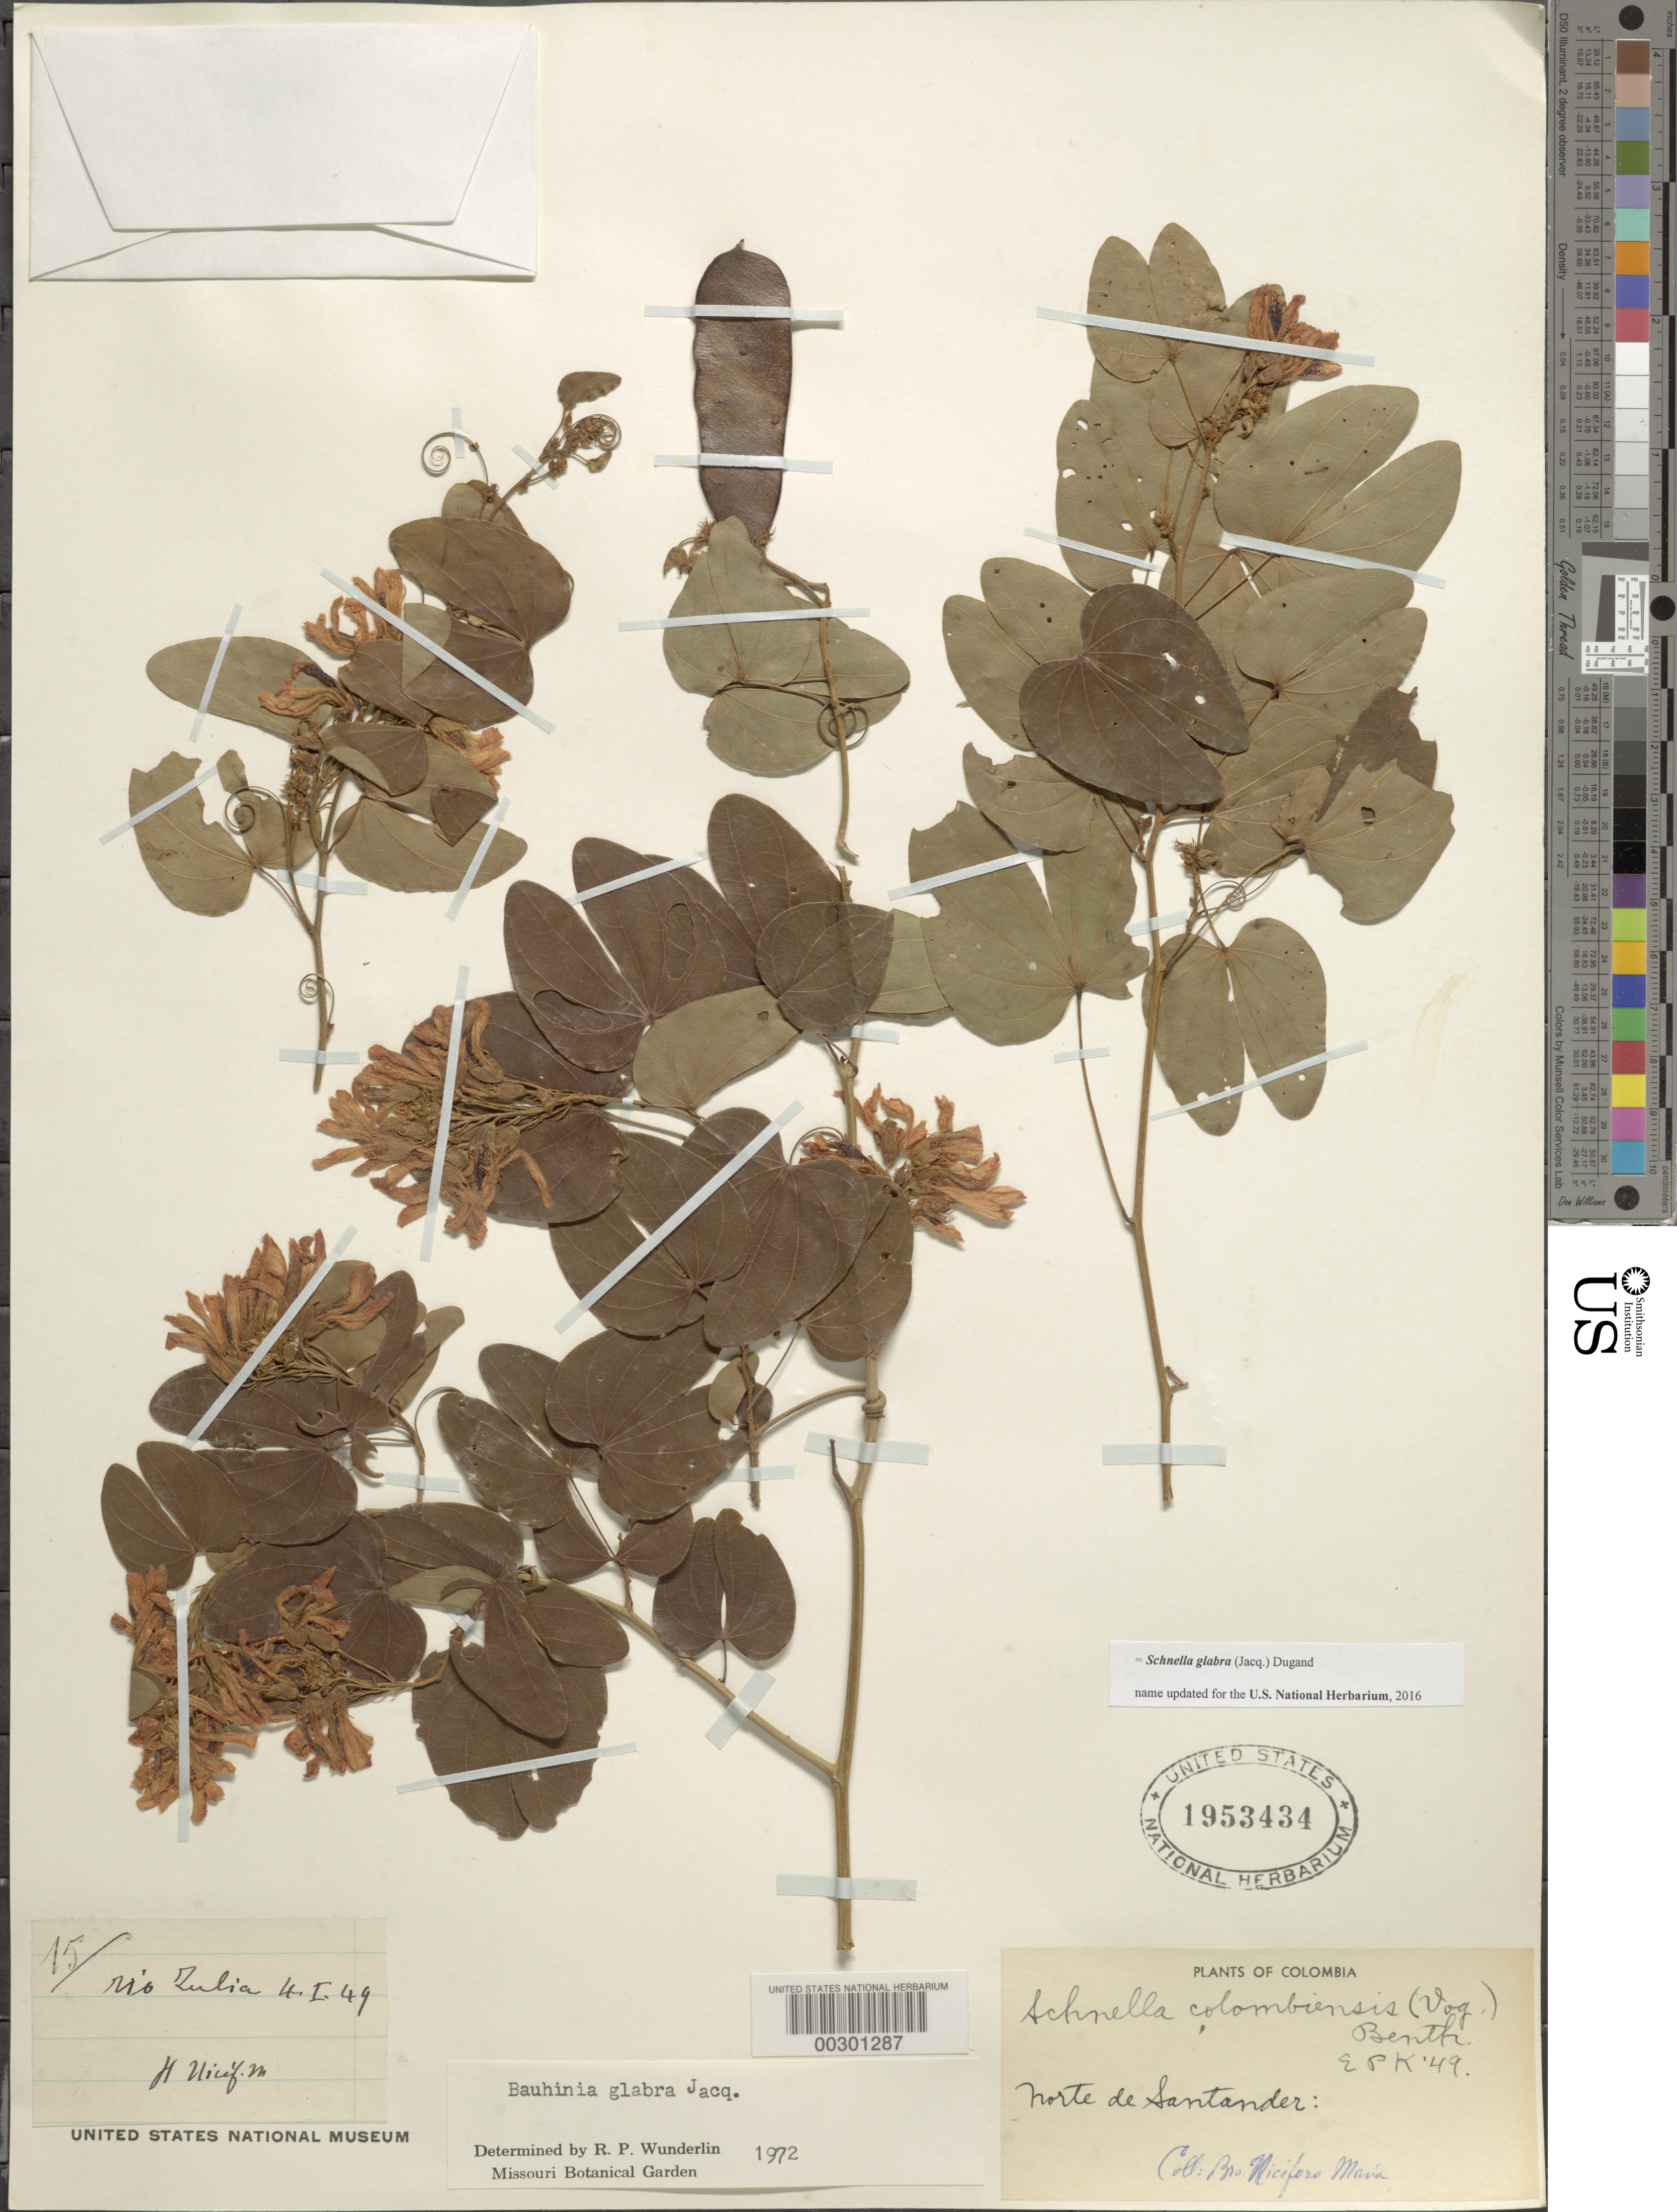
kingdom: Plantae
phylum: Tracheophyta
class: Magnoliopsida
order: Fabales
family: Fabaceae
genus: Schnella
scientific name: Schnella glabra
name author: (Jacq.) Dugand G.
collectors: M. Niceforo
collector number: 15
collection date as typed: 04 Jan 1949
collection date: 1949-01-04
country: Colombia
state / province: Norte de Santander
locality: Rio Zulia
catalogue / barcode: US 1953434